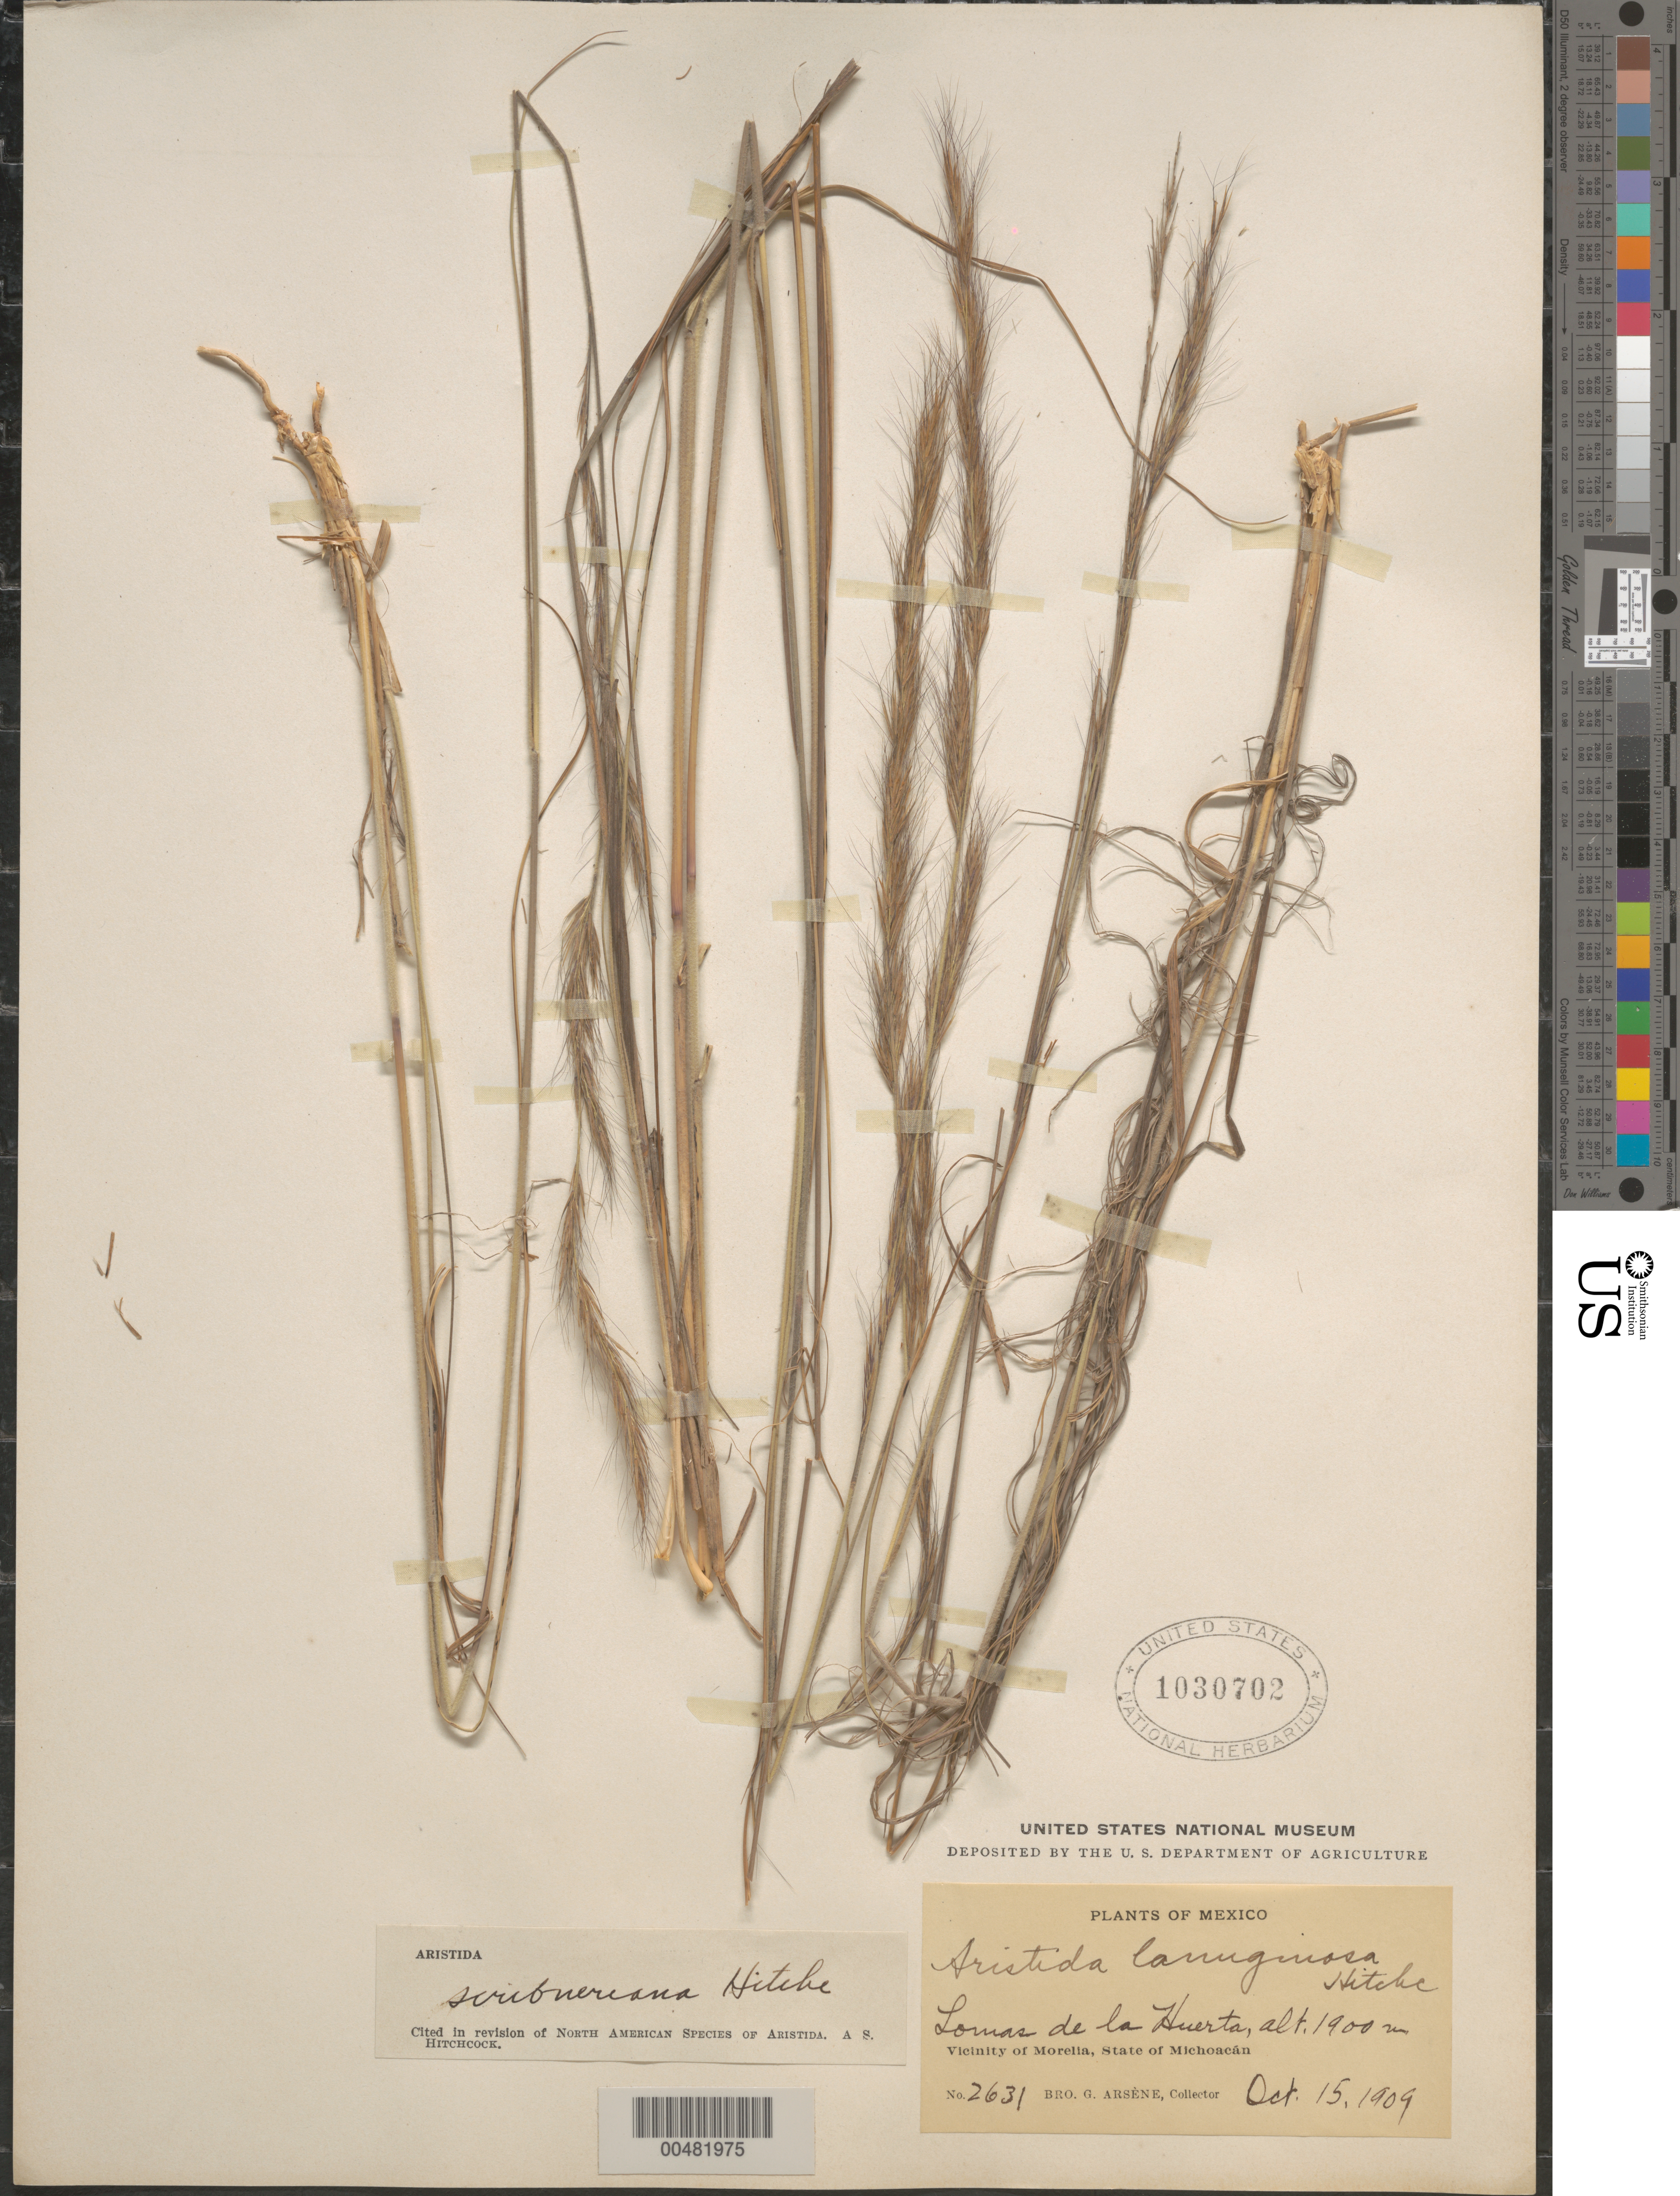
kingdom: Plantae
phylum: Tracheophyta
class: Liliopsida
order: Poales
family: Poaceae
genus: Aristida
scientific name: Aristida scribneriana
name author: Hitchc.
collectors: Bro. G. Arsène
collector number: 2631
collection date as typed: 15 Oct 1909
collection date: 1909-10-15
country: Mexico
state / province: Michoacán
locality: Vicinity of Morelia, Lomas de la Huerta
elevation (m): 1900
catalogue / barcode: US 1030702